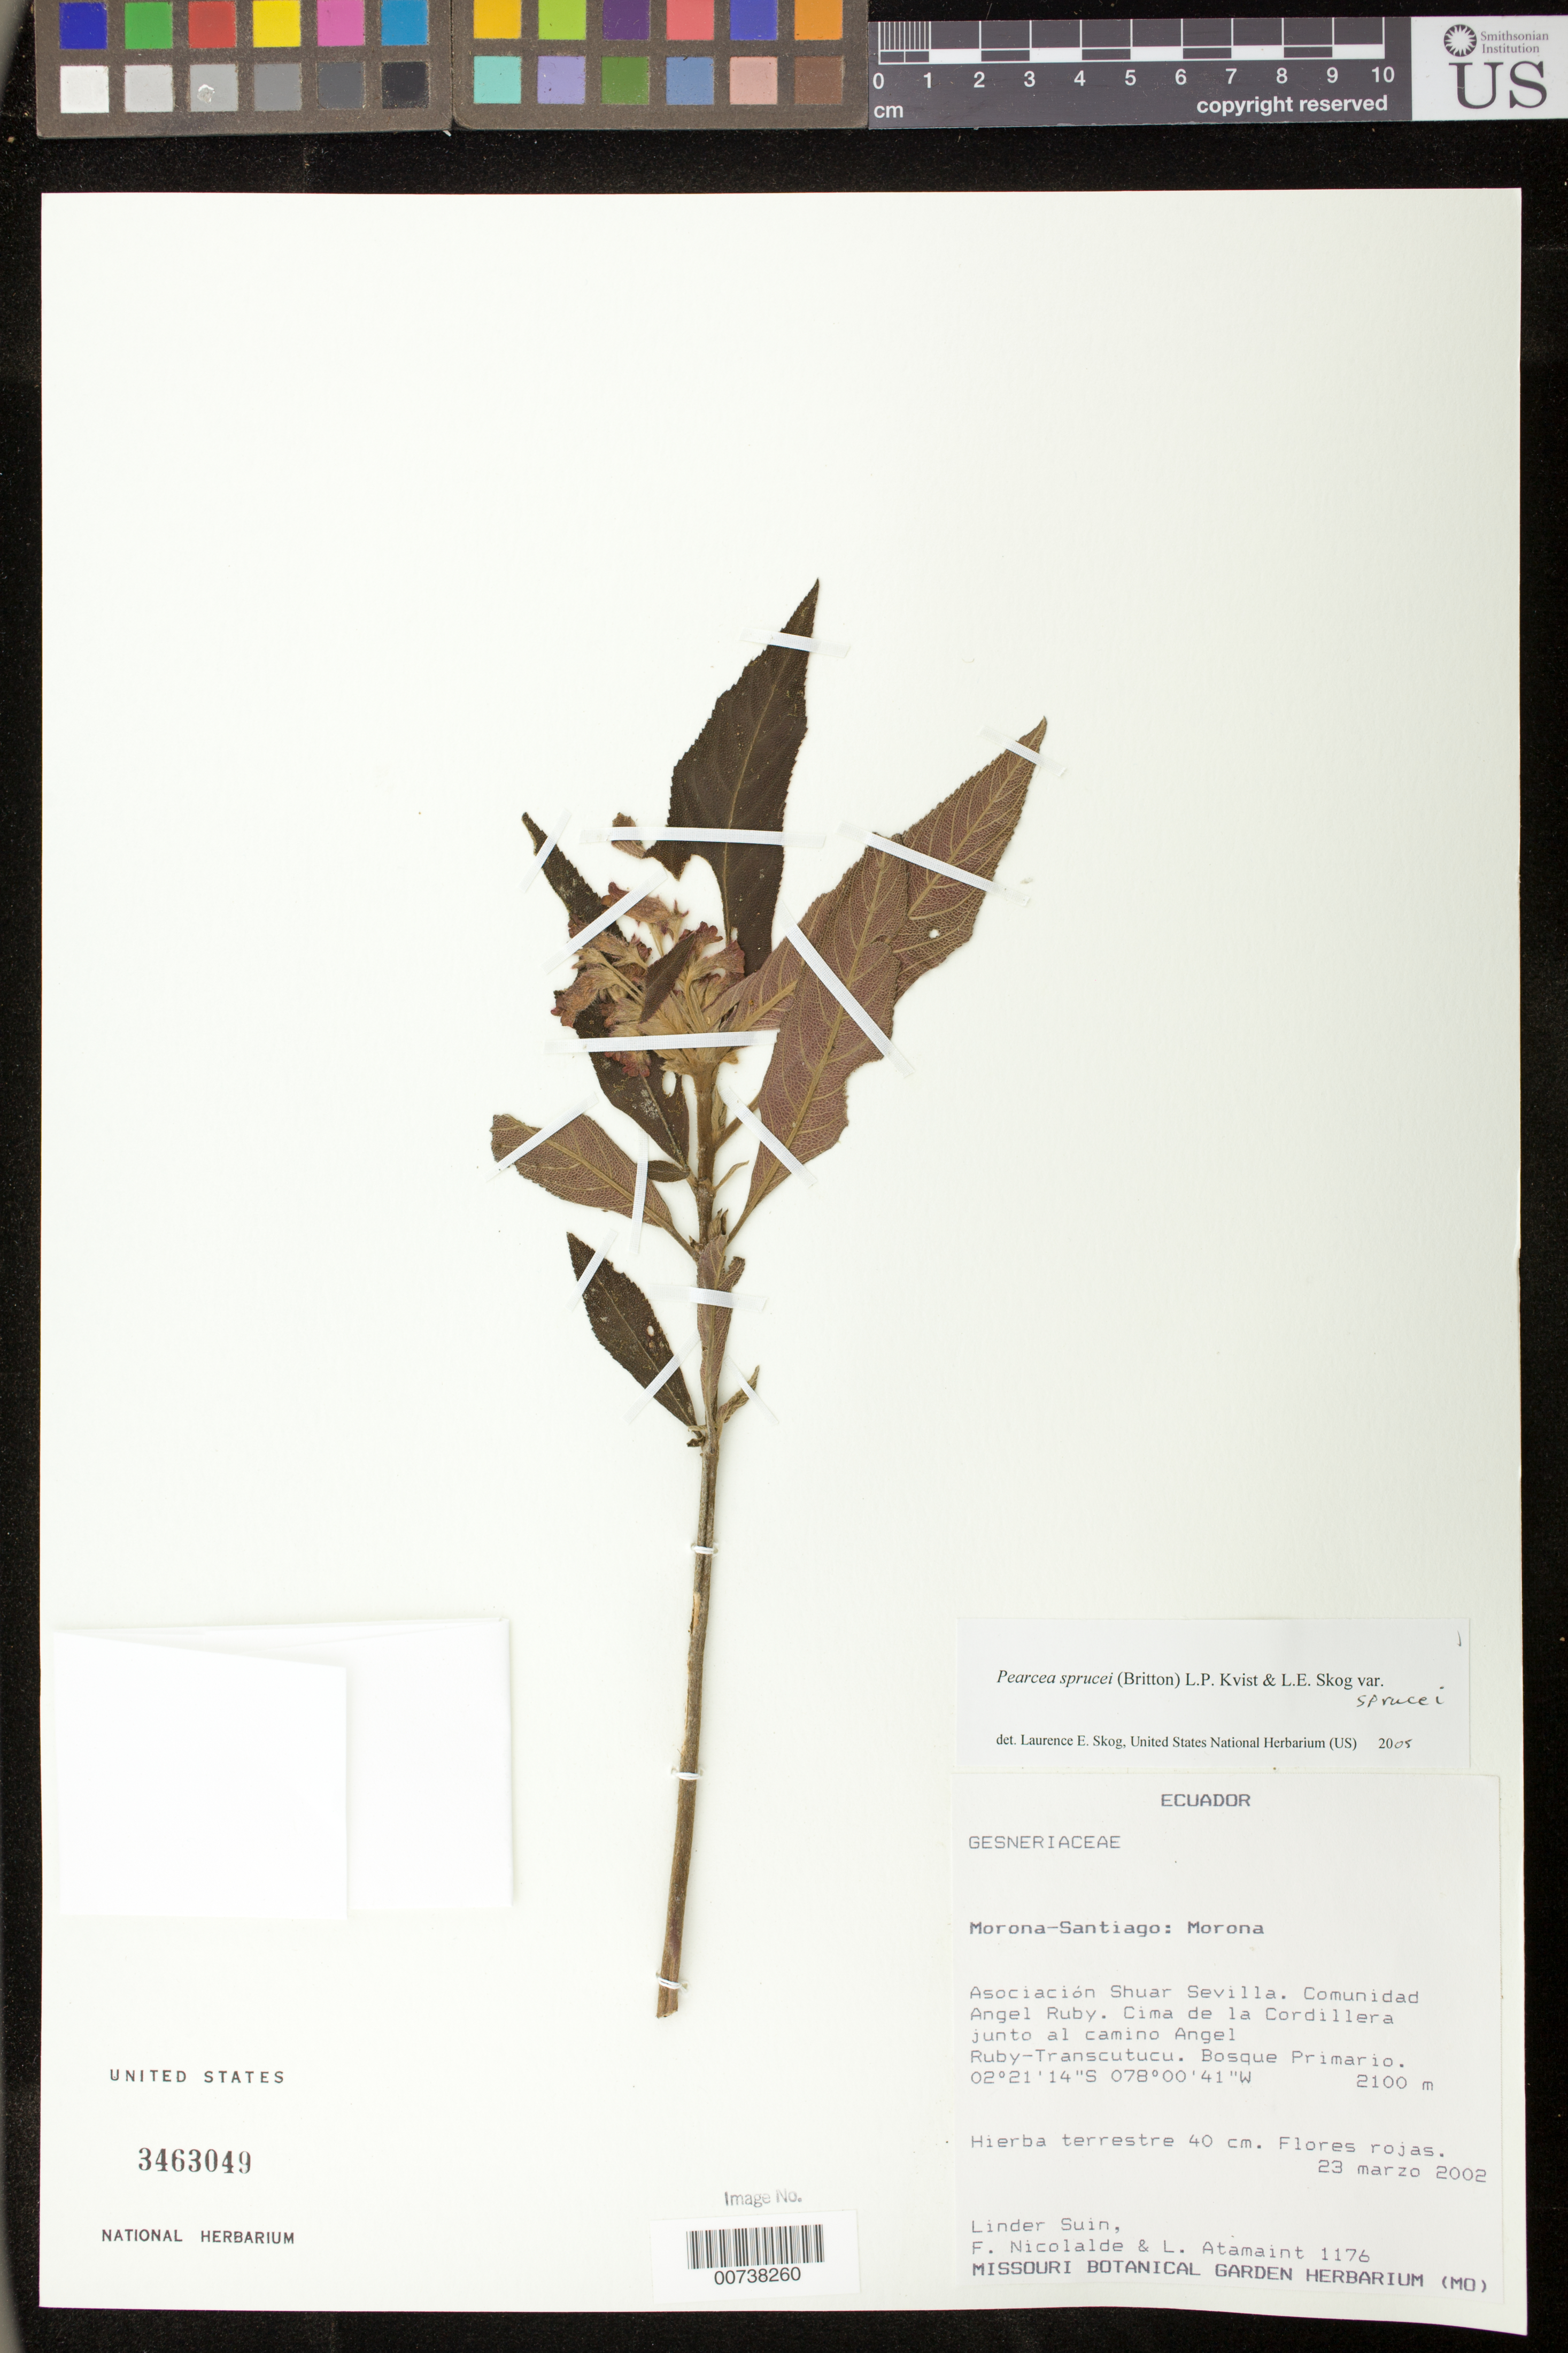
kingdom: Plantae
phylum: Tracheophyta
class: Magnoliopsida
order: Lamiales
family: Gesneriaceae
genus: Pearcea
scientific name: Pearcea sprucei var. sprucei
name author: (Britton ex Rusby) L.P. Kvist & L.E. Skog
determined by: Skog, Laurence E.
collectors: L. Suin, F. Nicolalde & L. Atamaint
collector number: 1176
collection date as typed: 23 Mar 2002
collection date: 2002-03-23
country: Ecuador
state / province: Morona-Santiago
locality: Cantón Morona. Asociación Shuar Sevilla. Comunidad Angel Ruby. Cima de la Cordillera junto al camino Angel Ruby-Transcutucu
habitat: Bosque Primario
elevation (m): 2100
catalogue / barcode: US 3463049